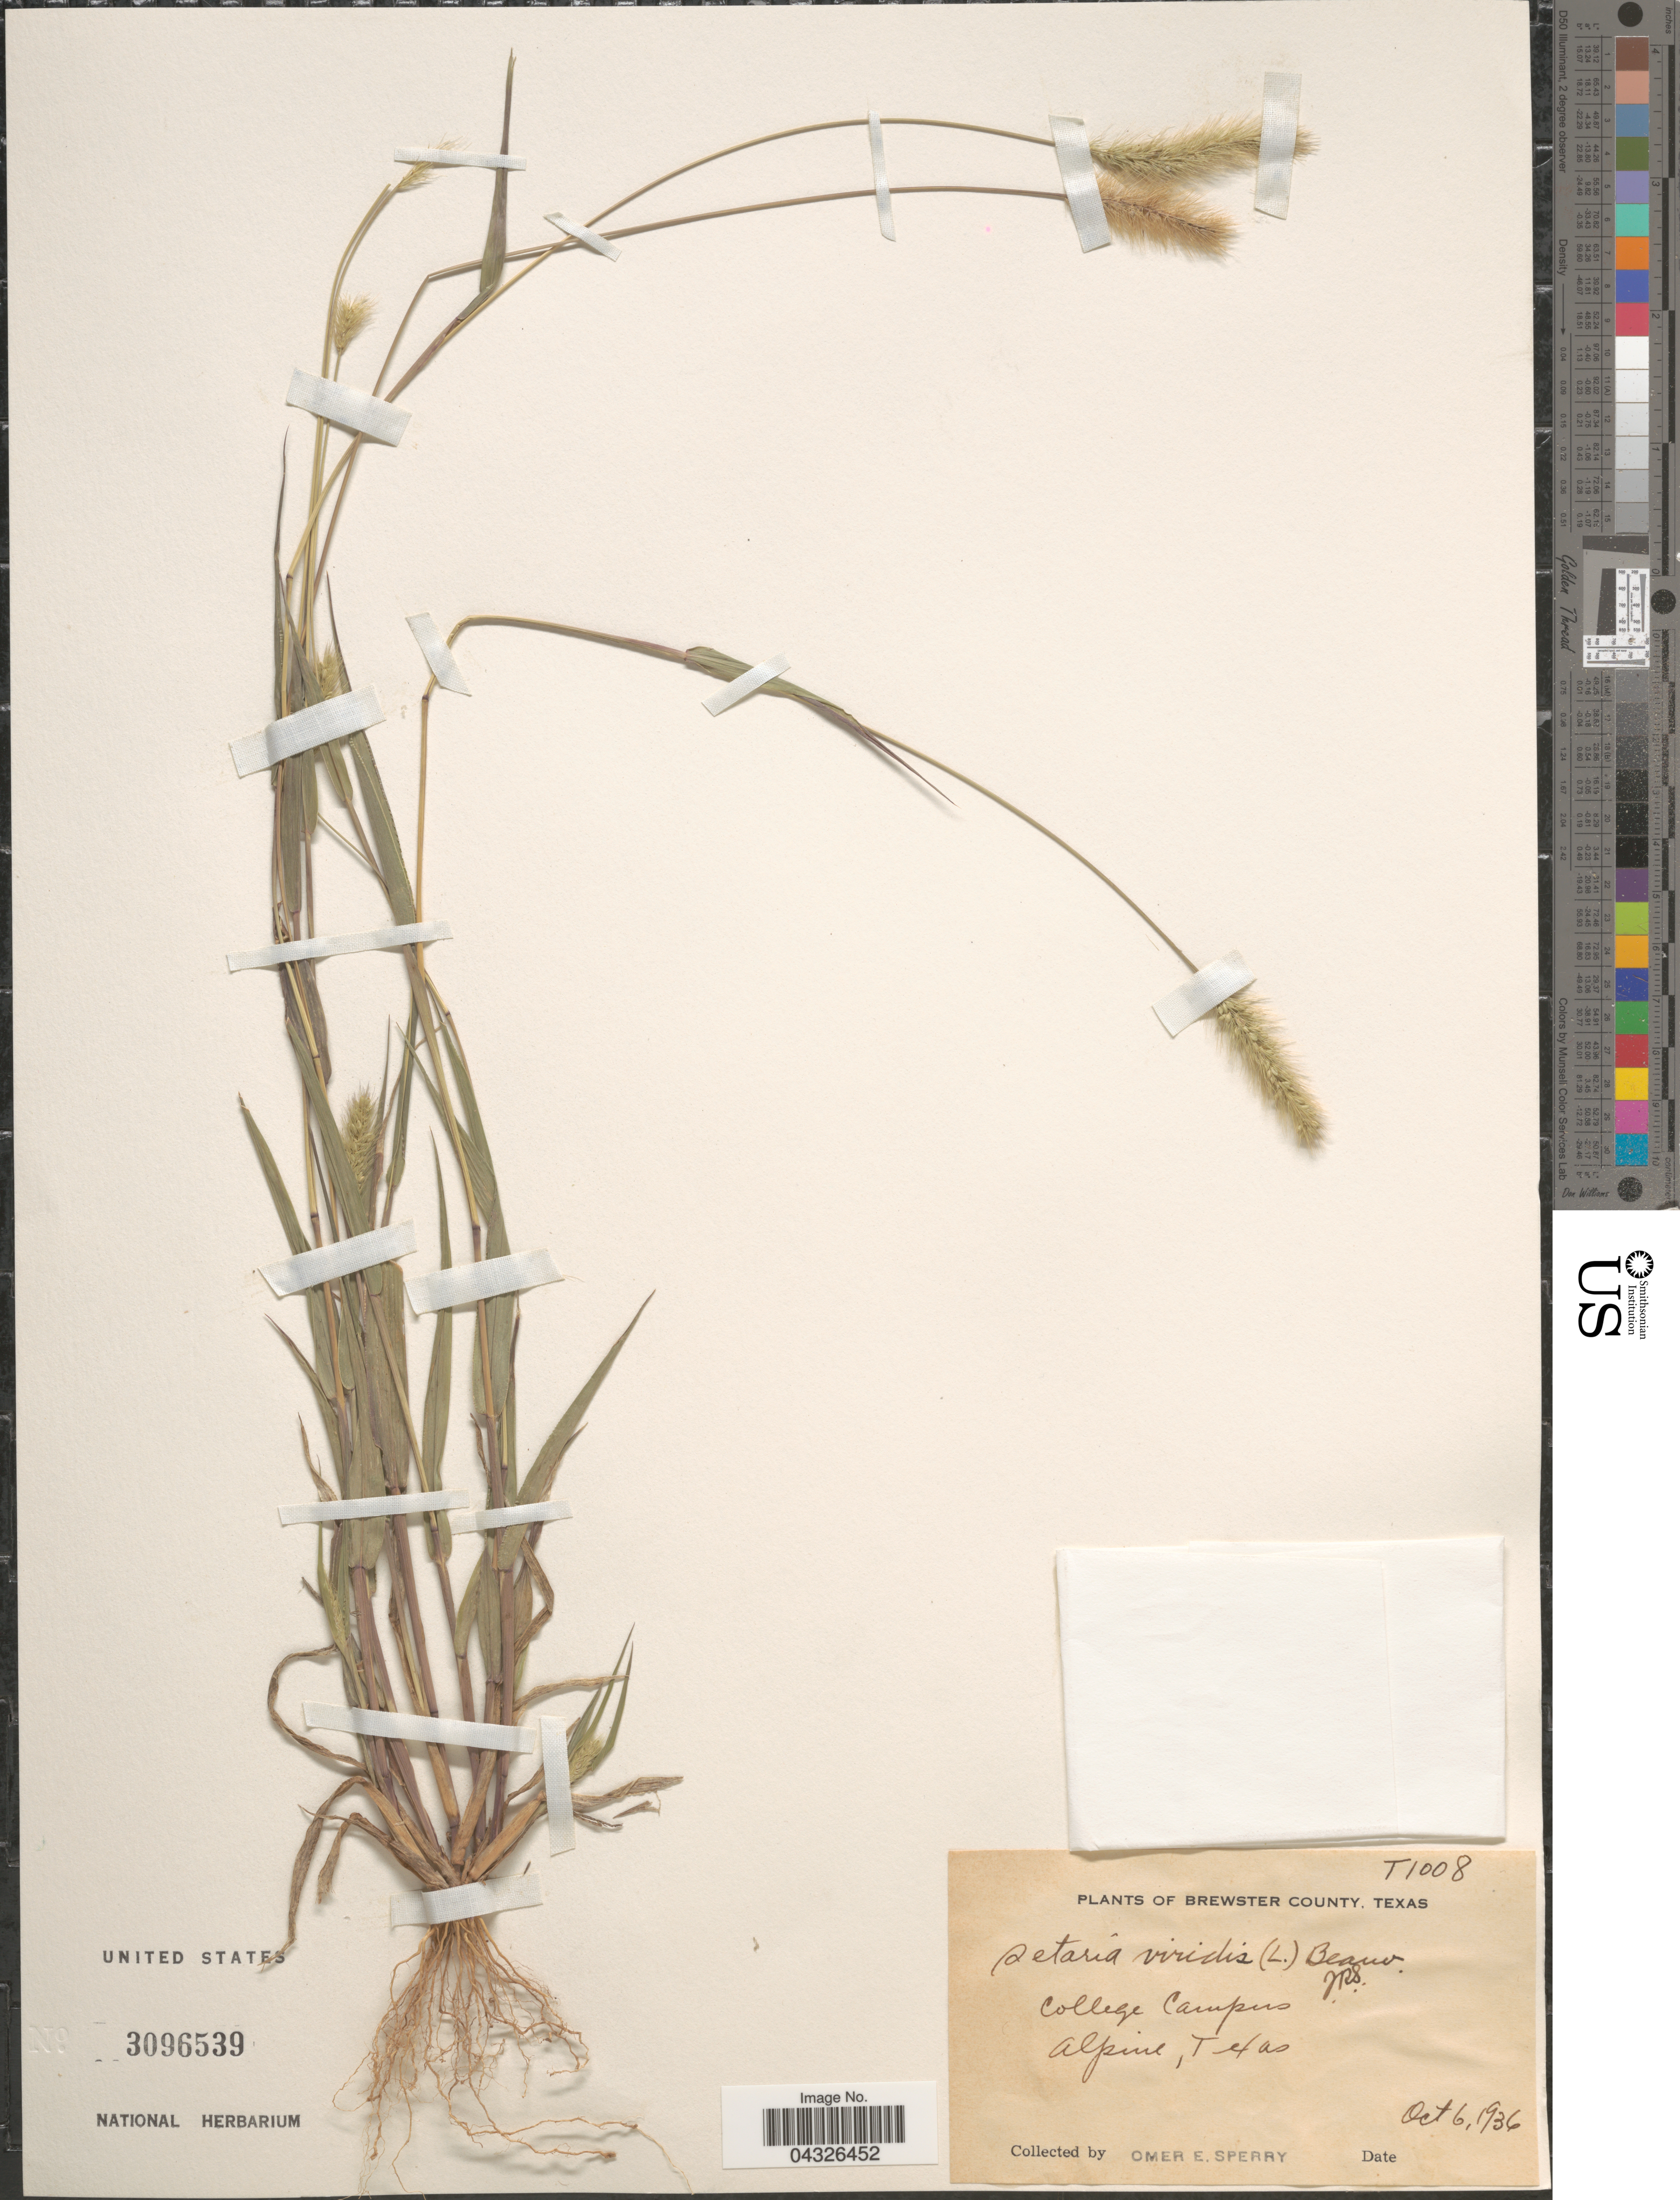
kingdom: Plantae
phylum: Tracheophyta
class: Liliopsida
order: Poales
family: Poaceae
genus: Setaria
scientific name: Setaria viridis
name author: (L.) P. Beauv.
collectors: O. E. Sperry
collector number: T1008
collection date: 1936-10-06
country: United States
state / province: Texas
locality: Brewster County. College Campus. Alpine.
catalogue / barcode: US 3096539